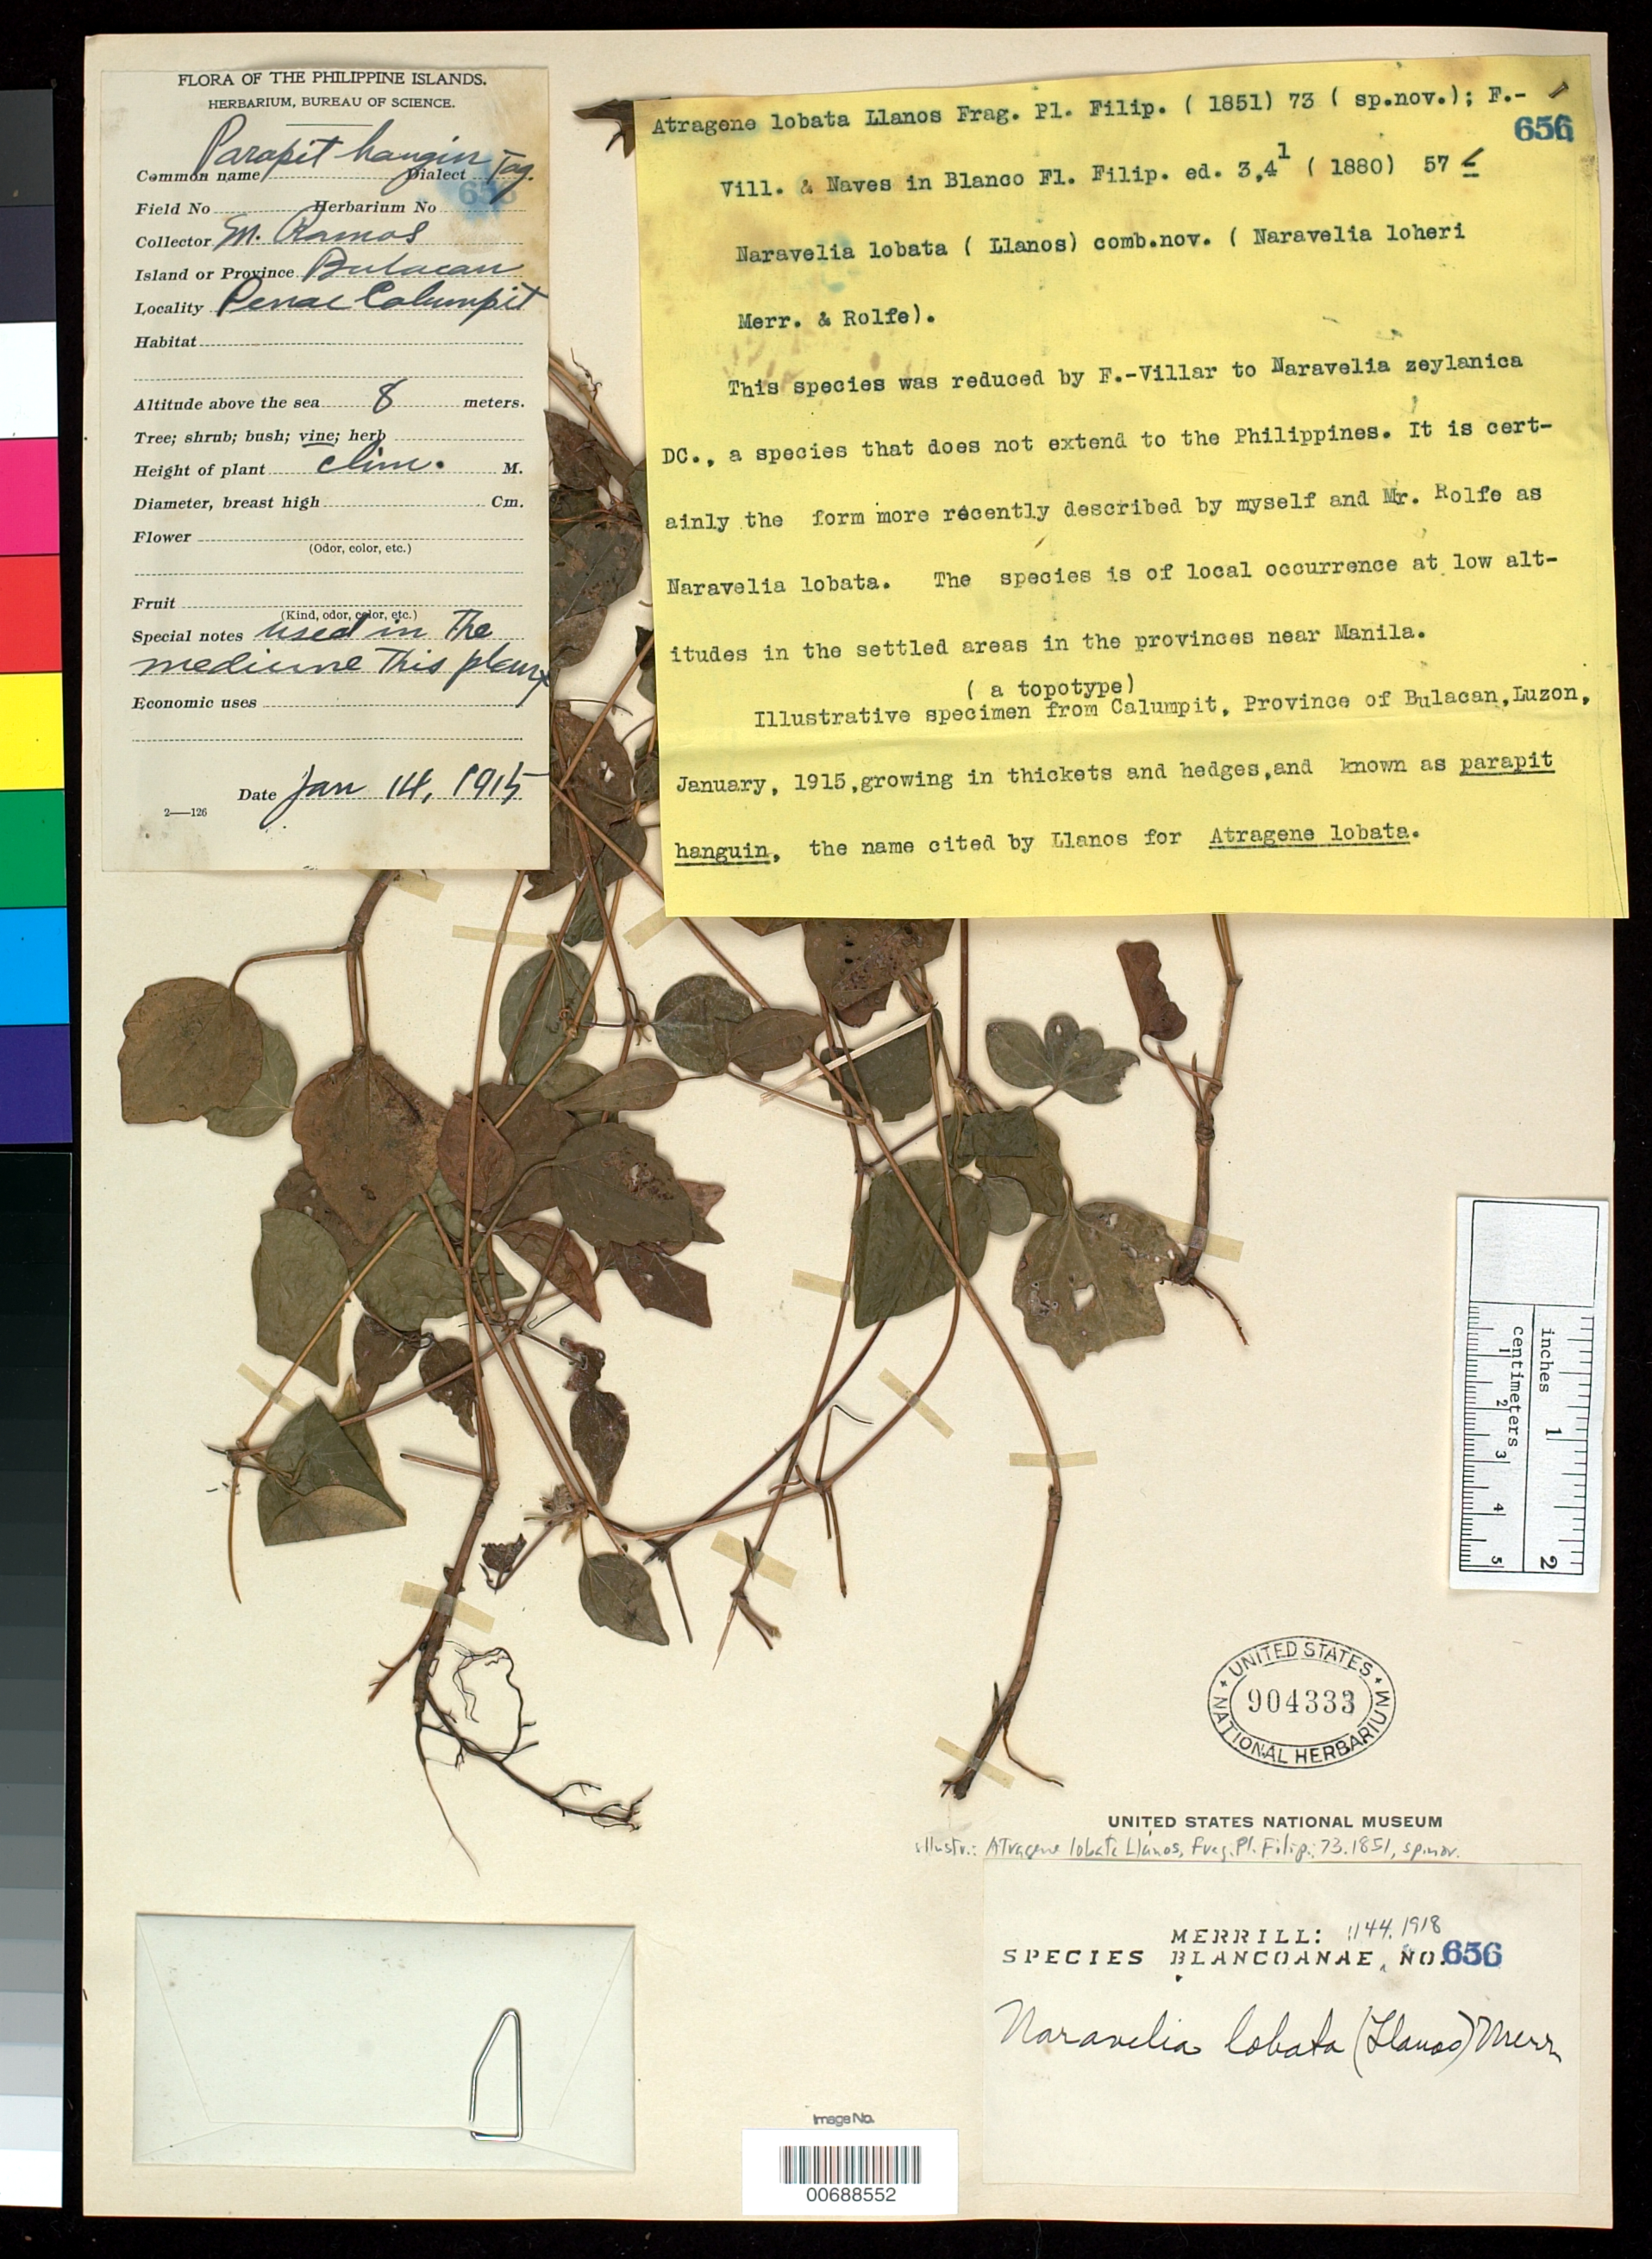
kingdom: Plantae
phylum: Tracheophyta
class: Magnoliopsida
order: Ranunculales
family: Ranunculaceae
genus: Clematis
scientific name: Clematis dasyoneura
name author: (Korth.) Kuntze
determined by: Strong, Mark T., (BOT), Smithsonian Institution - National Museum of Natural History (UNITED STATES)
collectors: M. Ramos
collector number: Sp. Blancoan. 0656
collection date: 1915-01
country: Philippines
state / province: Central Luzon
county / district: Bulacan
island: Luzon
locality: Penal-Calumpit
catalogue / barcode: US 904333